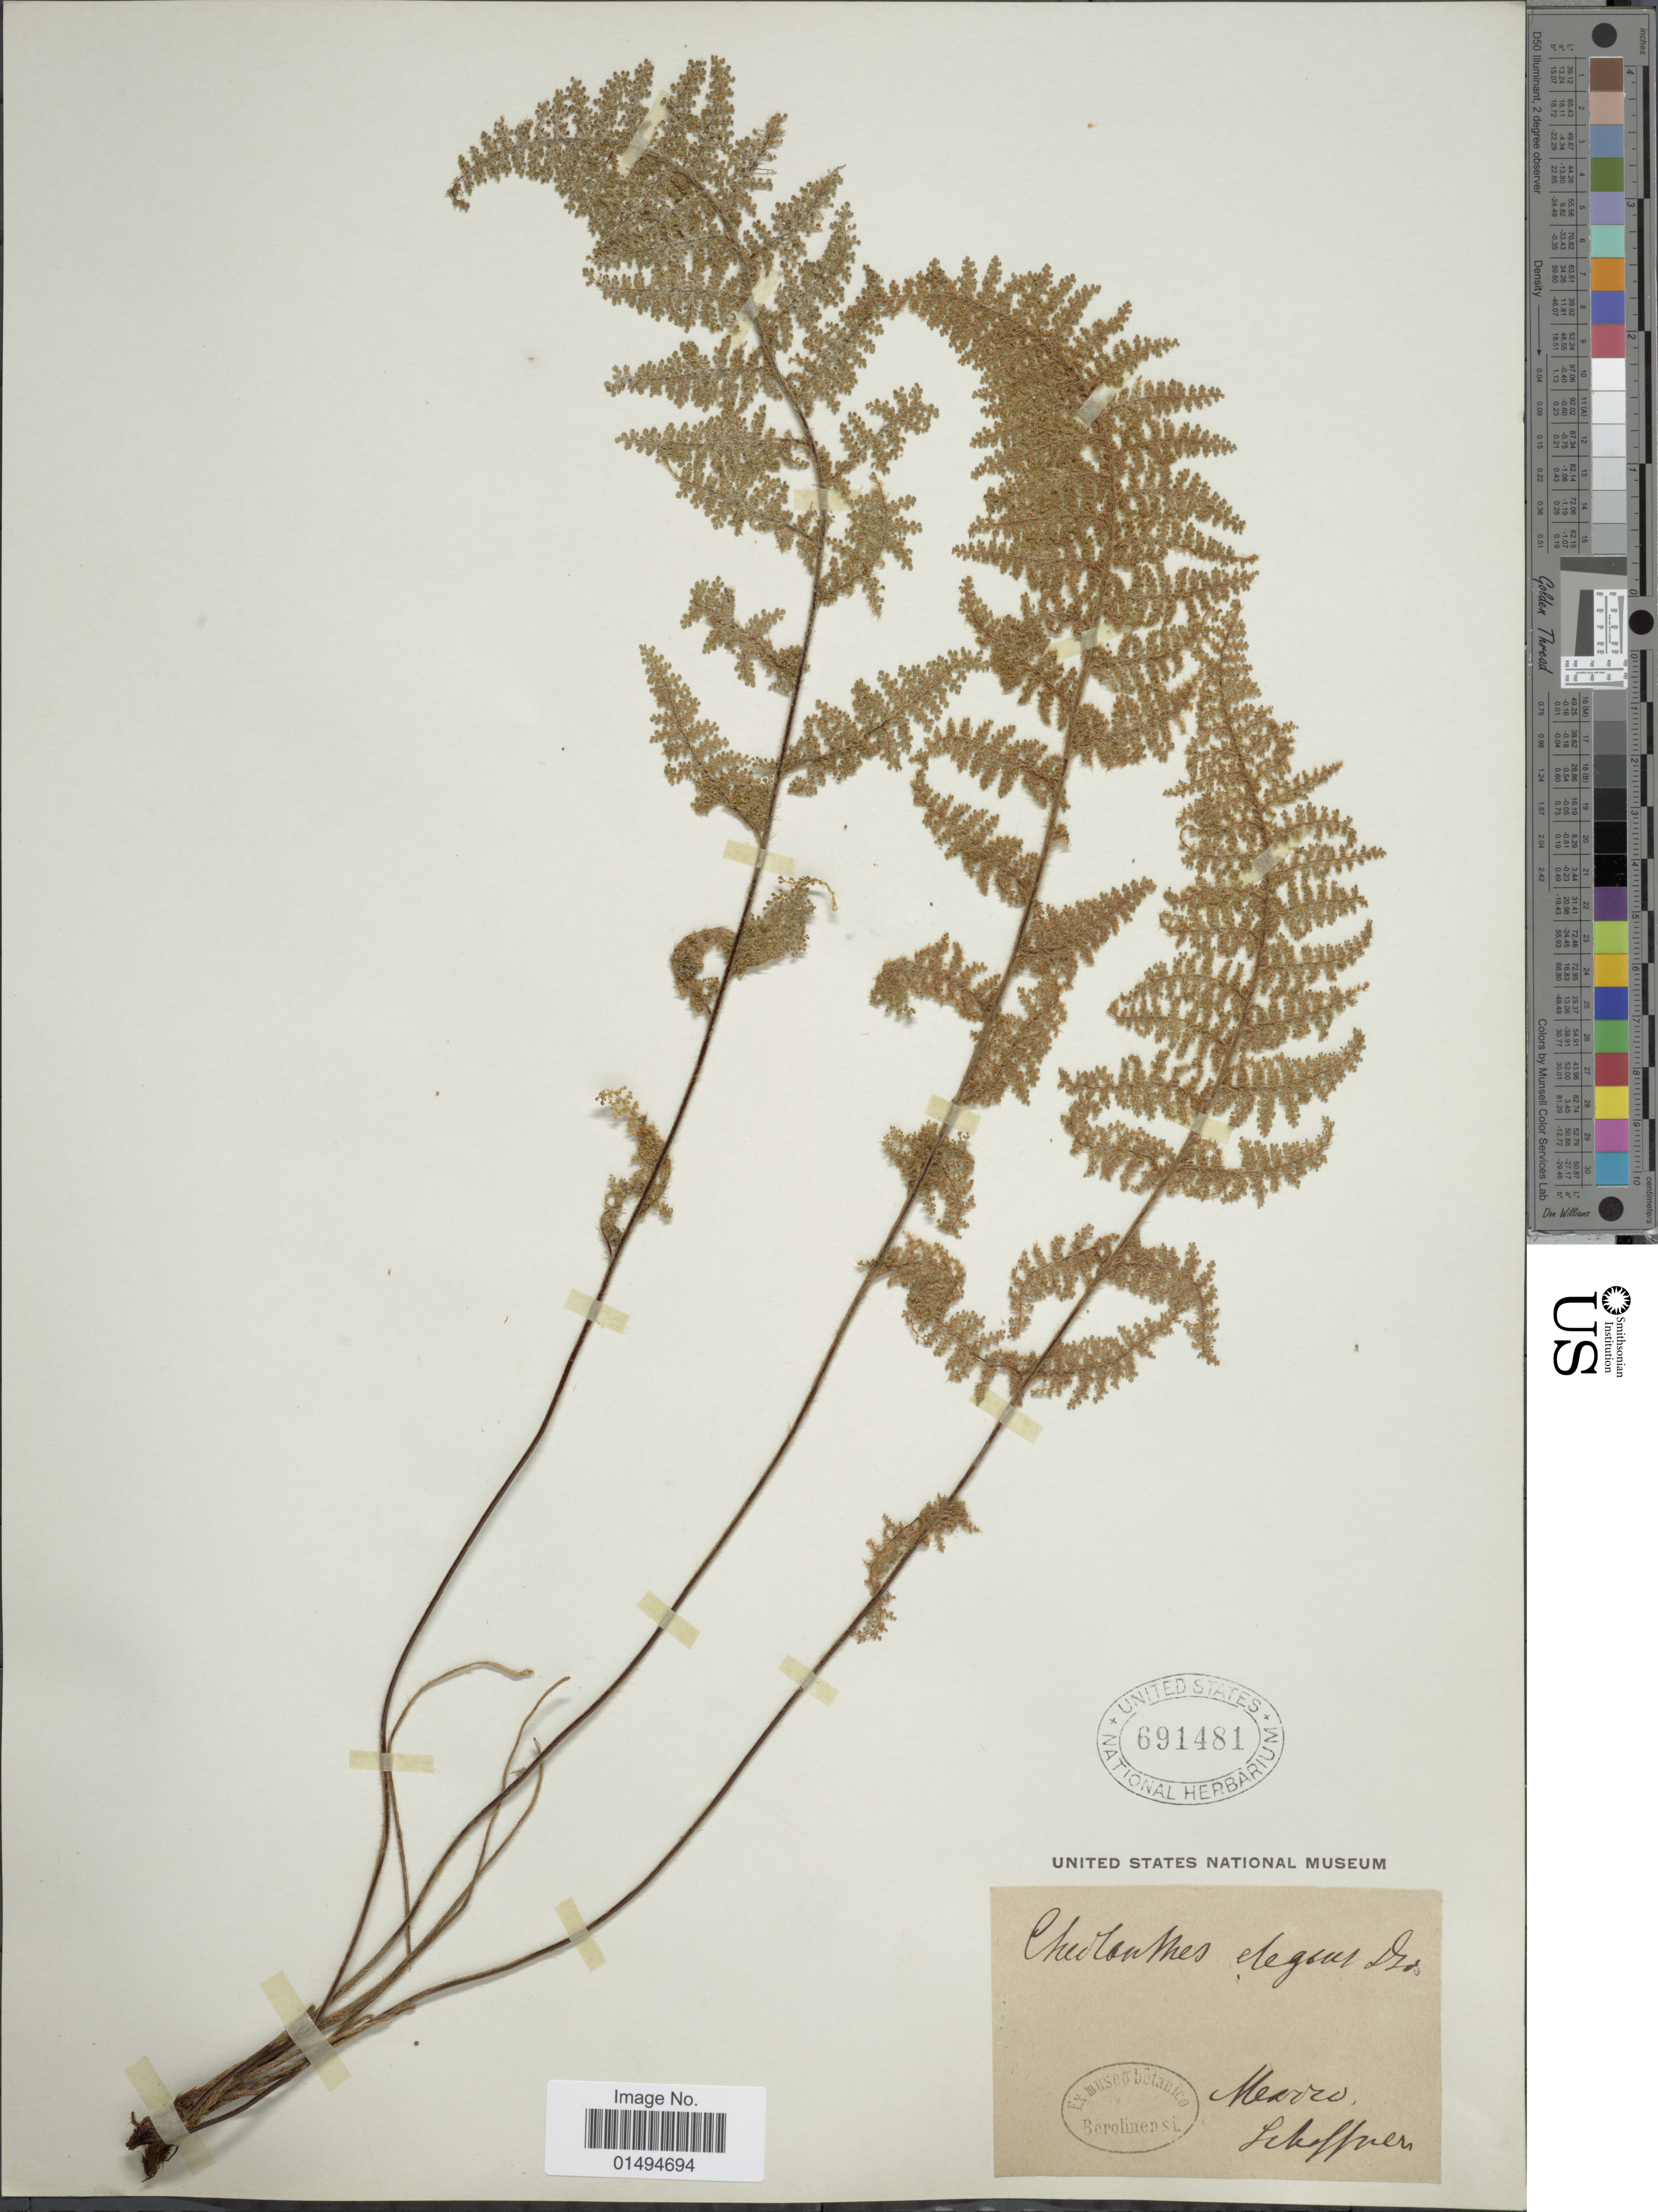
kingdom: Plantae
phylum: Tracheophyta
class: Polypodiopsida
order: Polypodiales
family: Pteridaceae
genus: Myriopteris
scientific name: Myriopteris myriophylla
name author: (Desv.) J. Sm.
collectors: -. Schaffner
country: Mexico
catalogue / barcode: US 691481